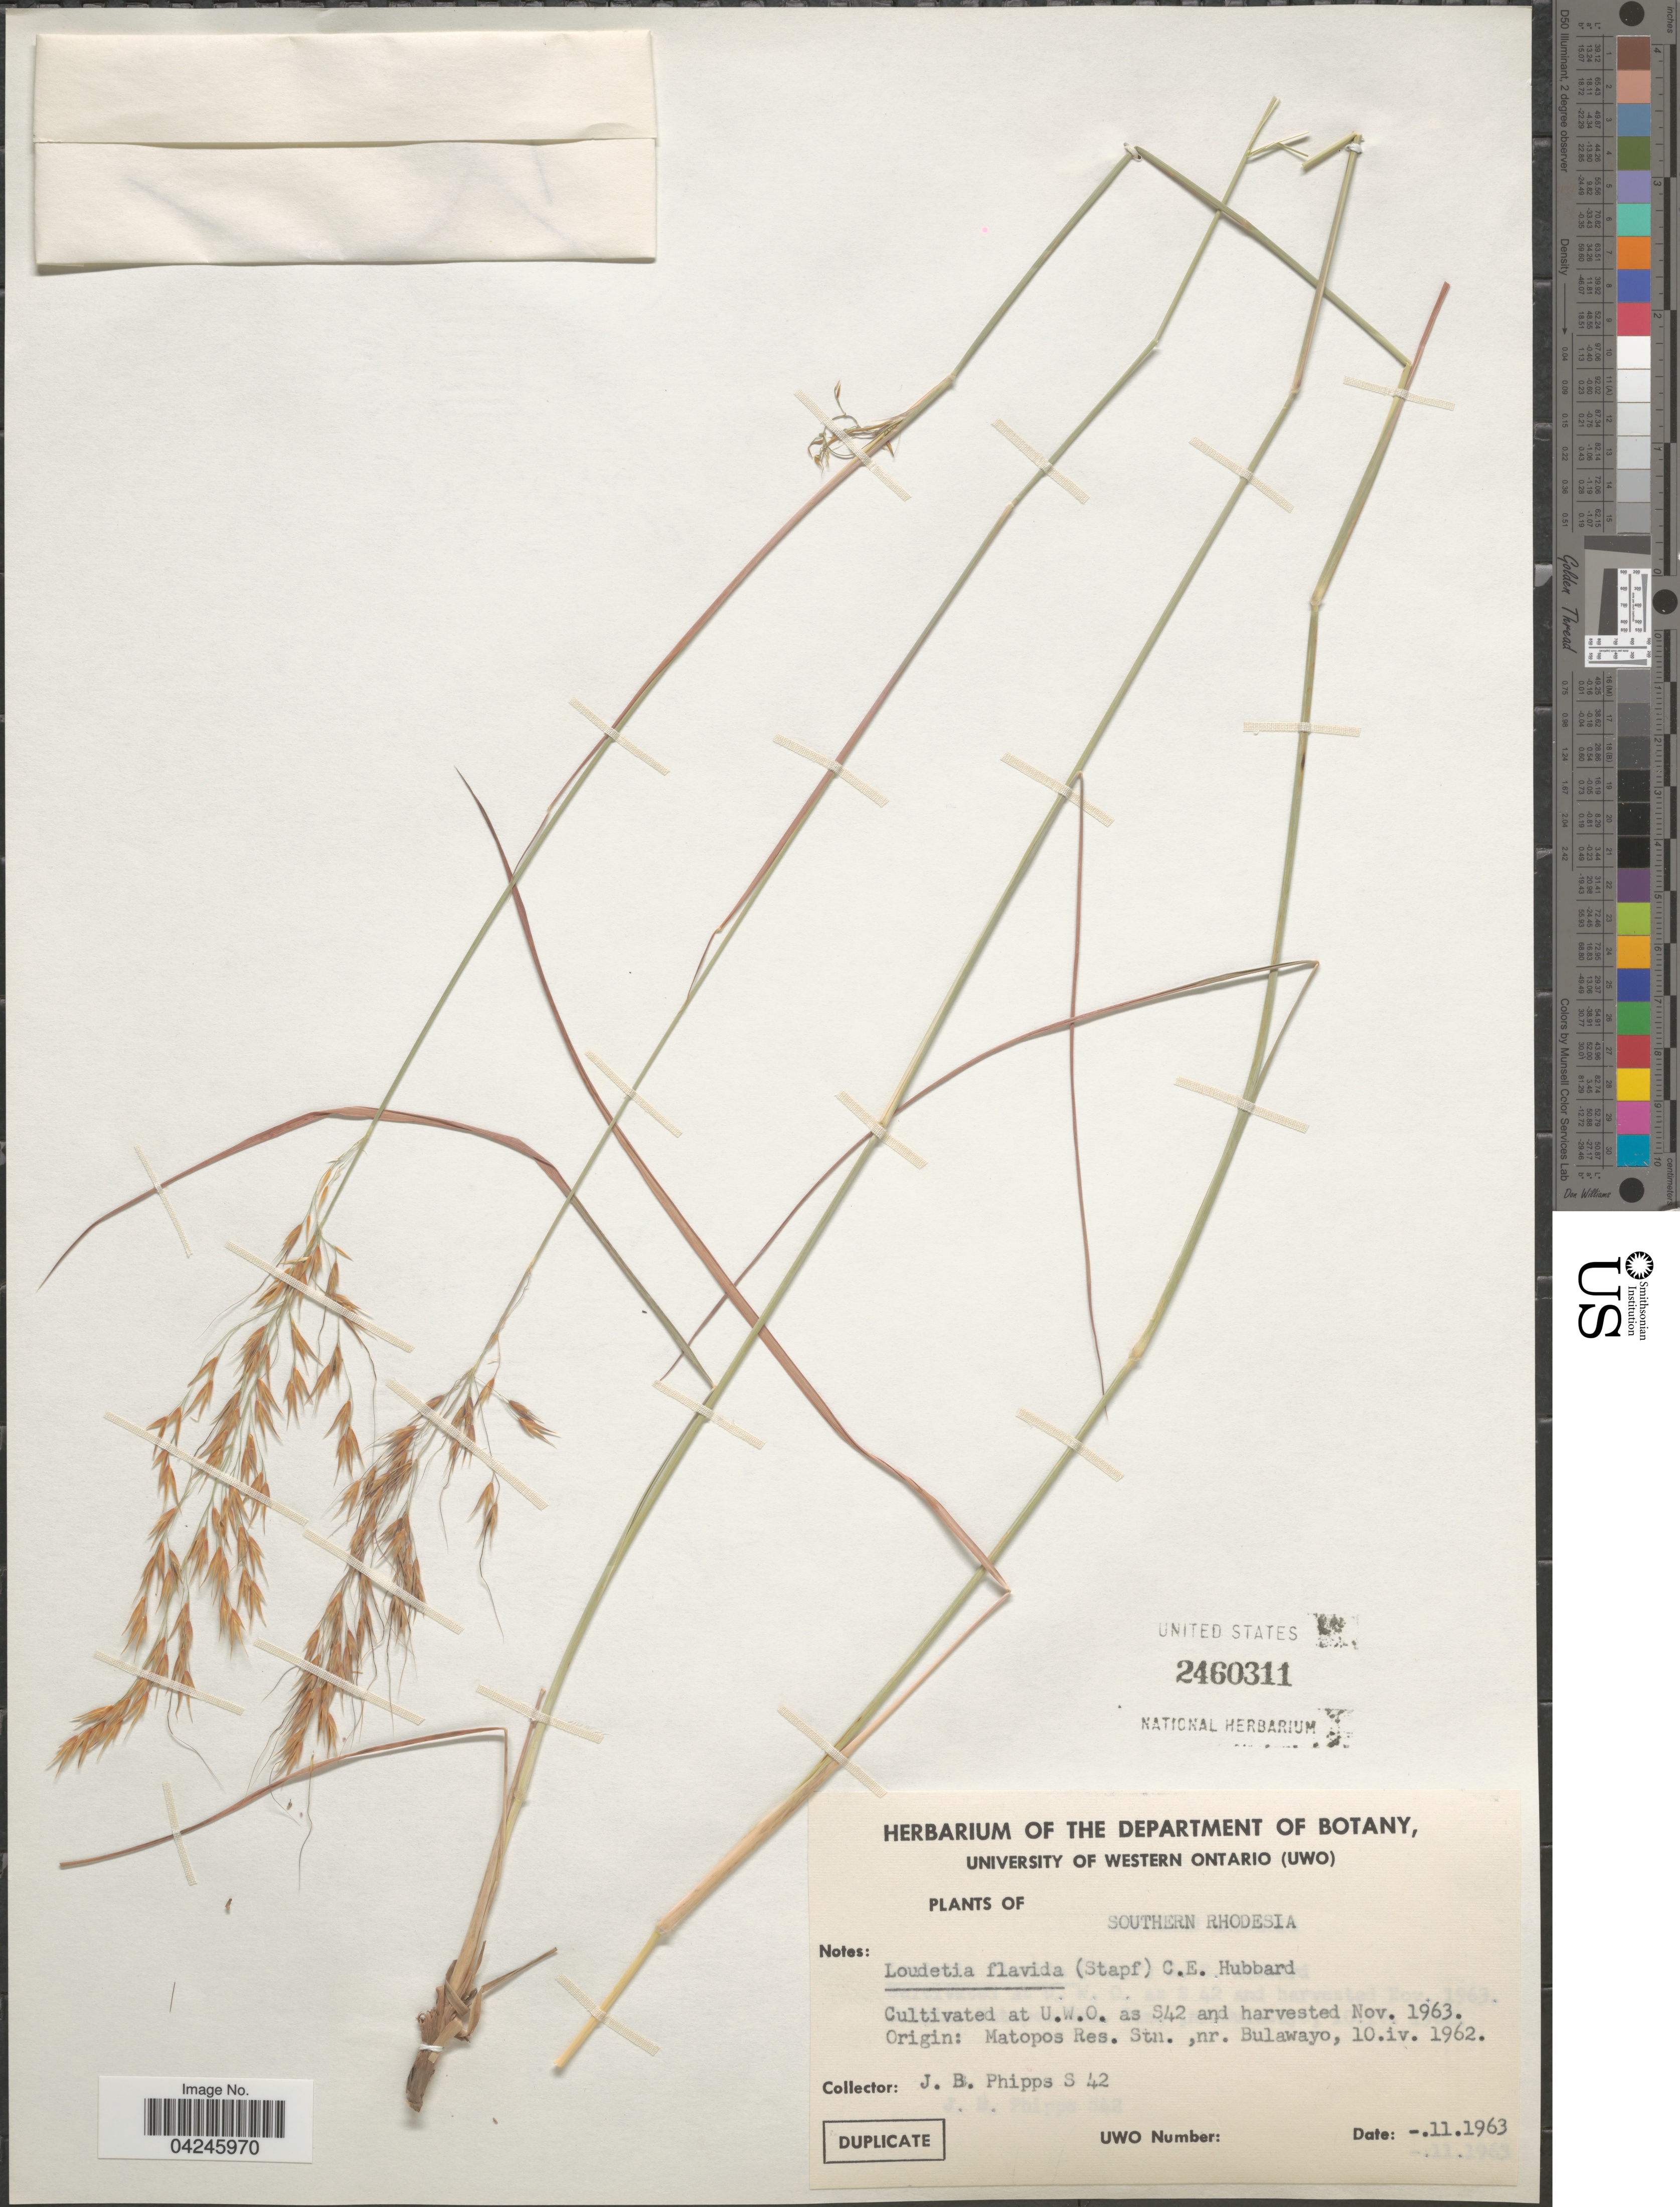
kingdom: Plantae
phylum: Tracheophyta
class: Liliopsida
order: Poales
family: Poaceae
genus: Loudetia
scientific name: Loudetia flavida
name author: (Stapf) C.E. Hubb.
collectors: J. Phipps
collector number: S 42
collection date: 1963-11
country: Canada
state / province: Ontario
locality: At U.W.O.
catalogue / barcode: US 2460311